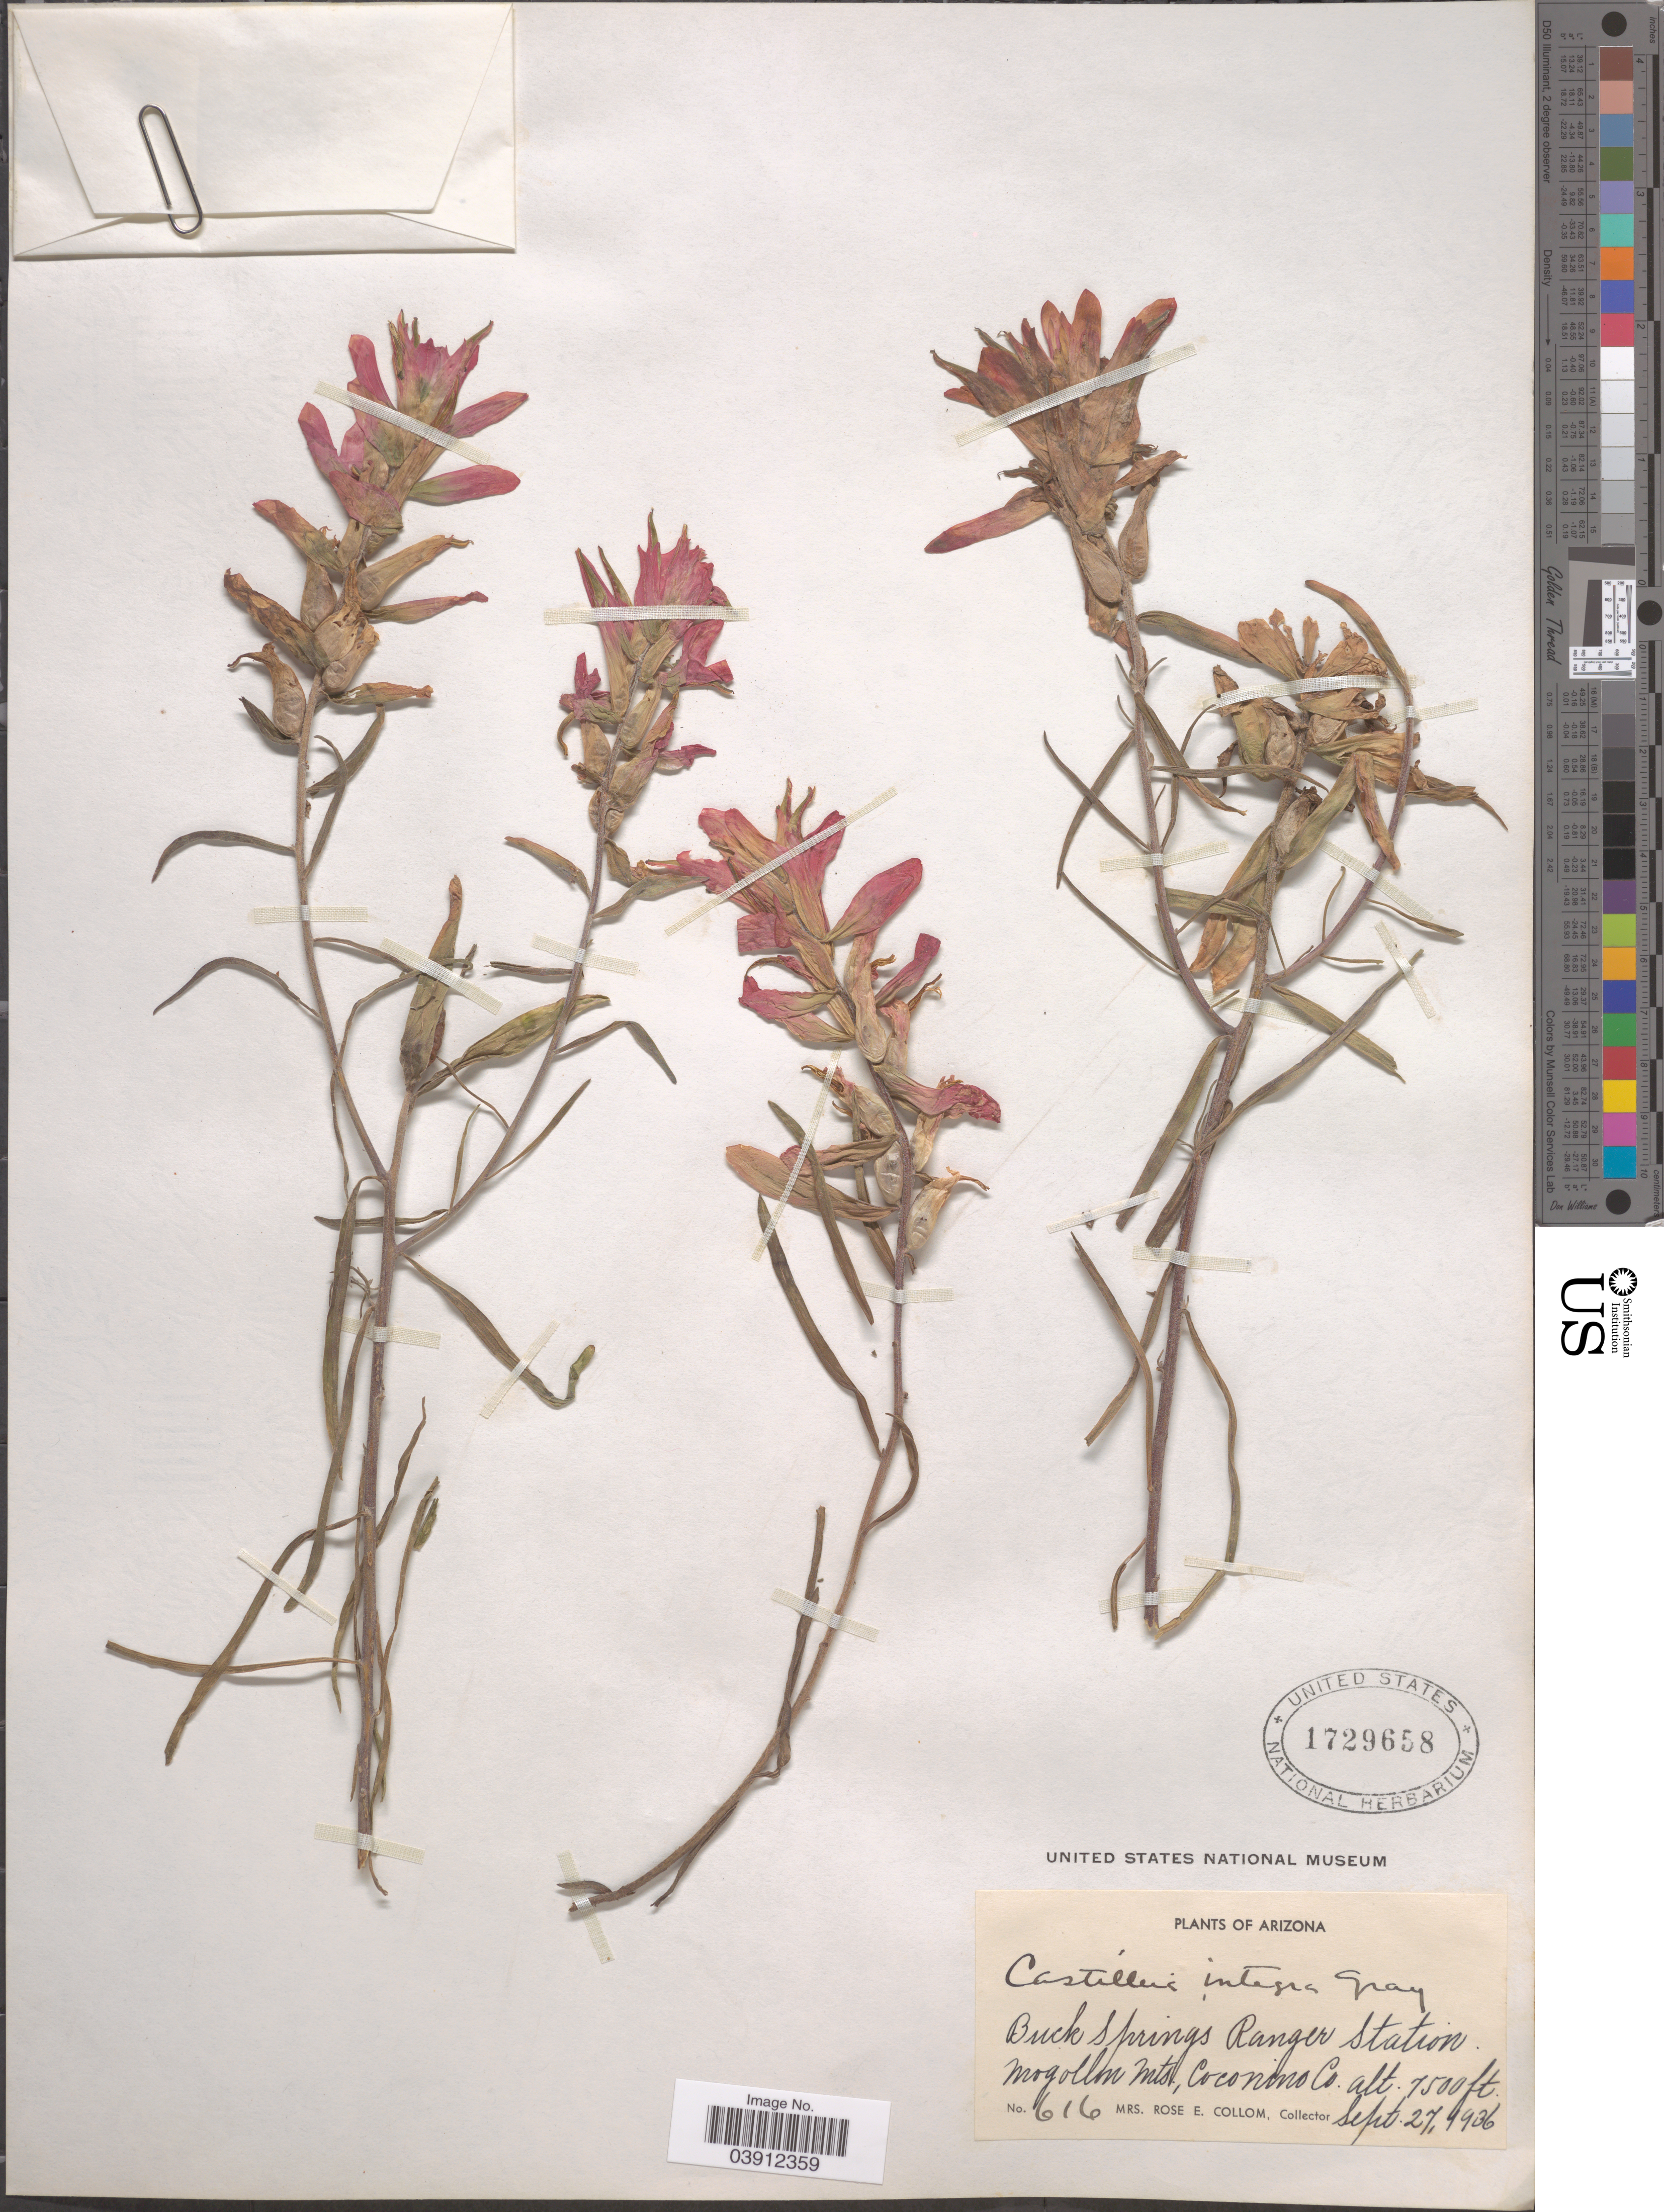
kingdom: Plantae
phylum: Tracheophyta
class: Magnoliopsida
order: Lamiales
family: Orobanchaceae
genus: Castilleja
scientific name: Castilleja integra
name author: A. Gray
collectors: R. E. Collom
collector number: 616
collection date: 1936-09-27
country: United States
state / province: Arizona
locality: Buck Springs Ranger Station. Mogollon Mts, Coconino Co.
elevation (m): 2286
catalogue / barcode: US 1729658